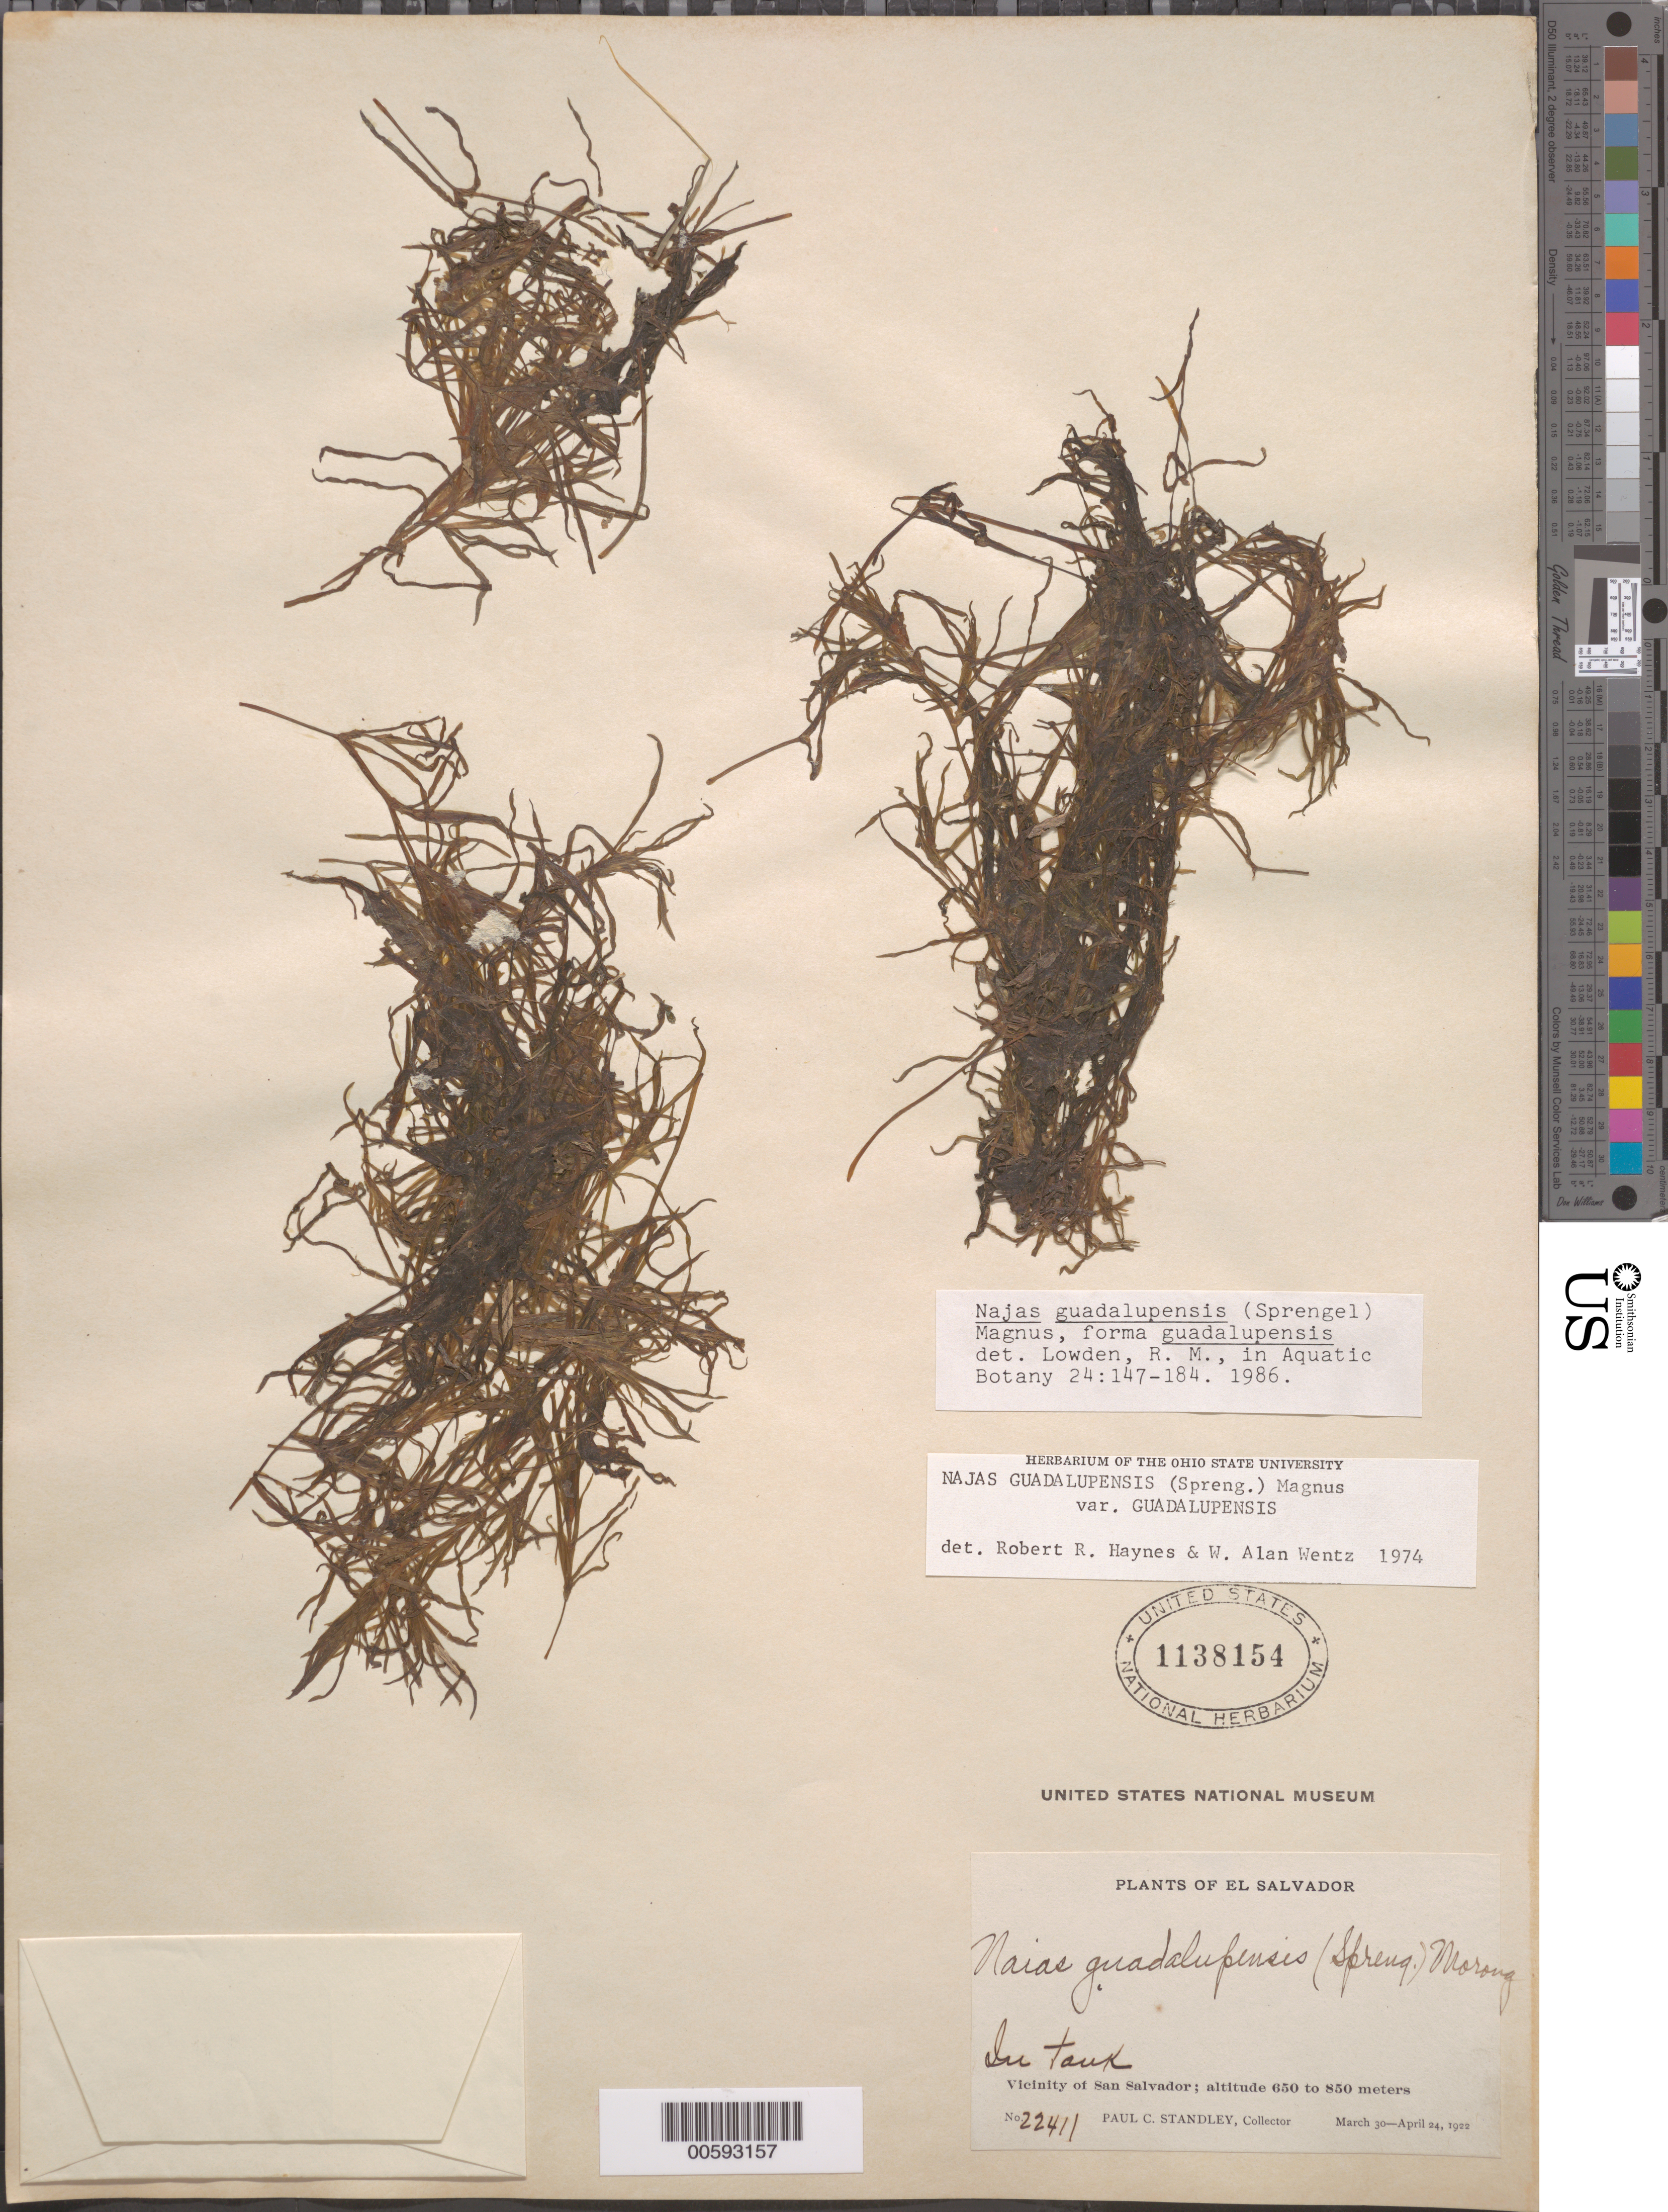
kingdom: Plantae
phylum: Tracheophyta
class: Liliopsida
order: Alismatales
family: Hydrocharitaceae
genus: Najas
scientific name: Najas guadalupensis var. guadalupensis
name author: (Spreng.) Magnus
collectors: P. C. Standley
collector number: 22411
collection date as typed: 30 Mar 1922 to 24 Apr 1922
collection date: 1922-03-30/1922-04-24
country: El Salvador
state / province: San Salvador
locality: San Salvador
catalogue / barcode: US 1138154